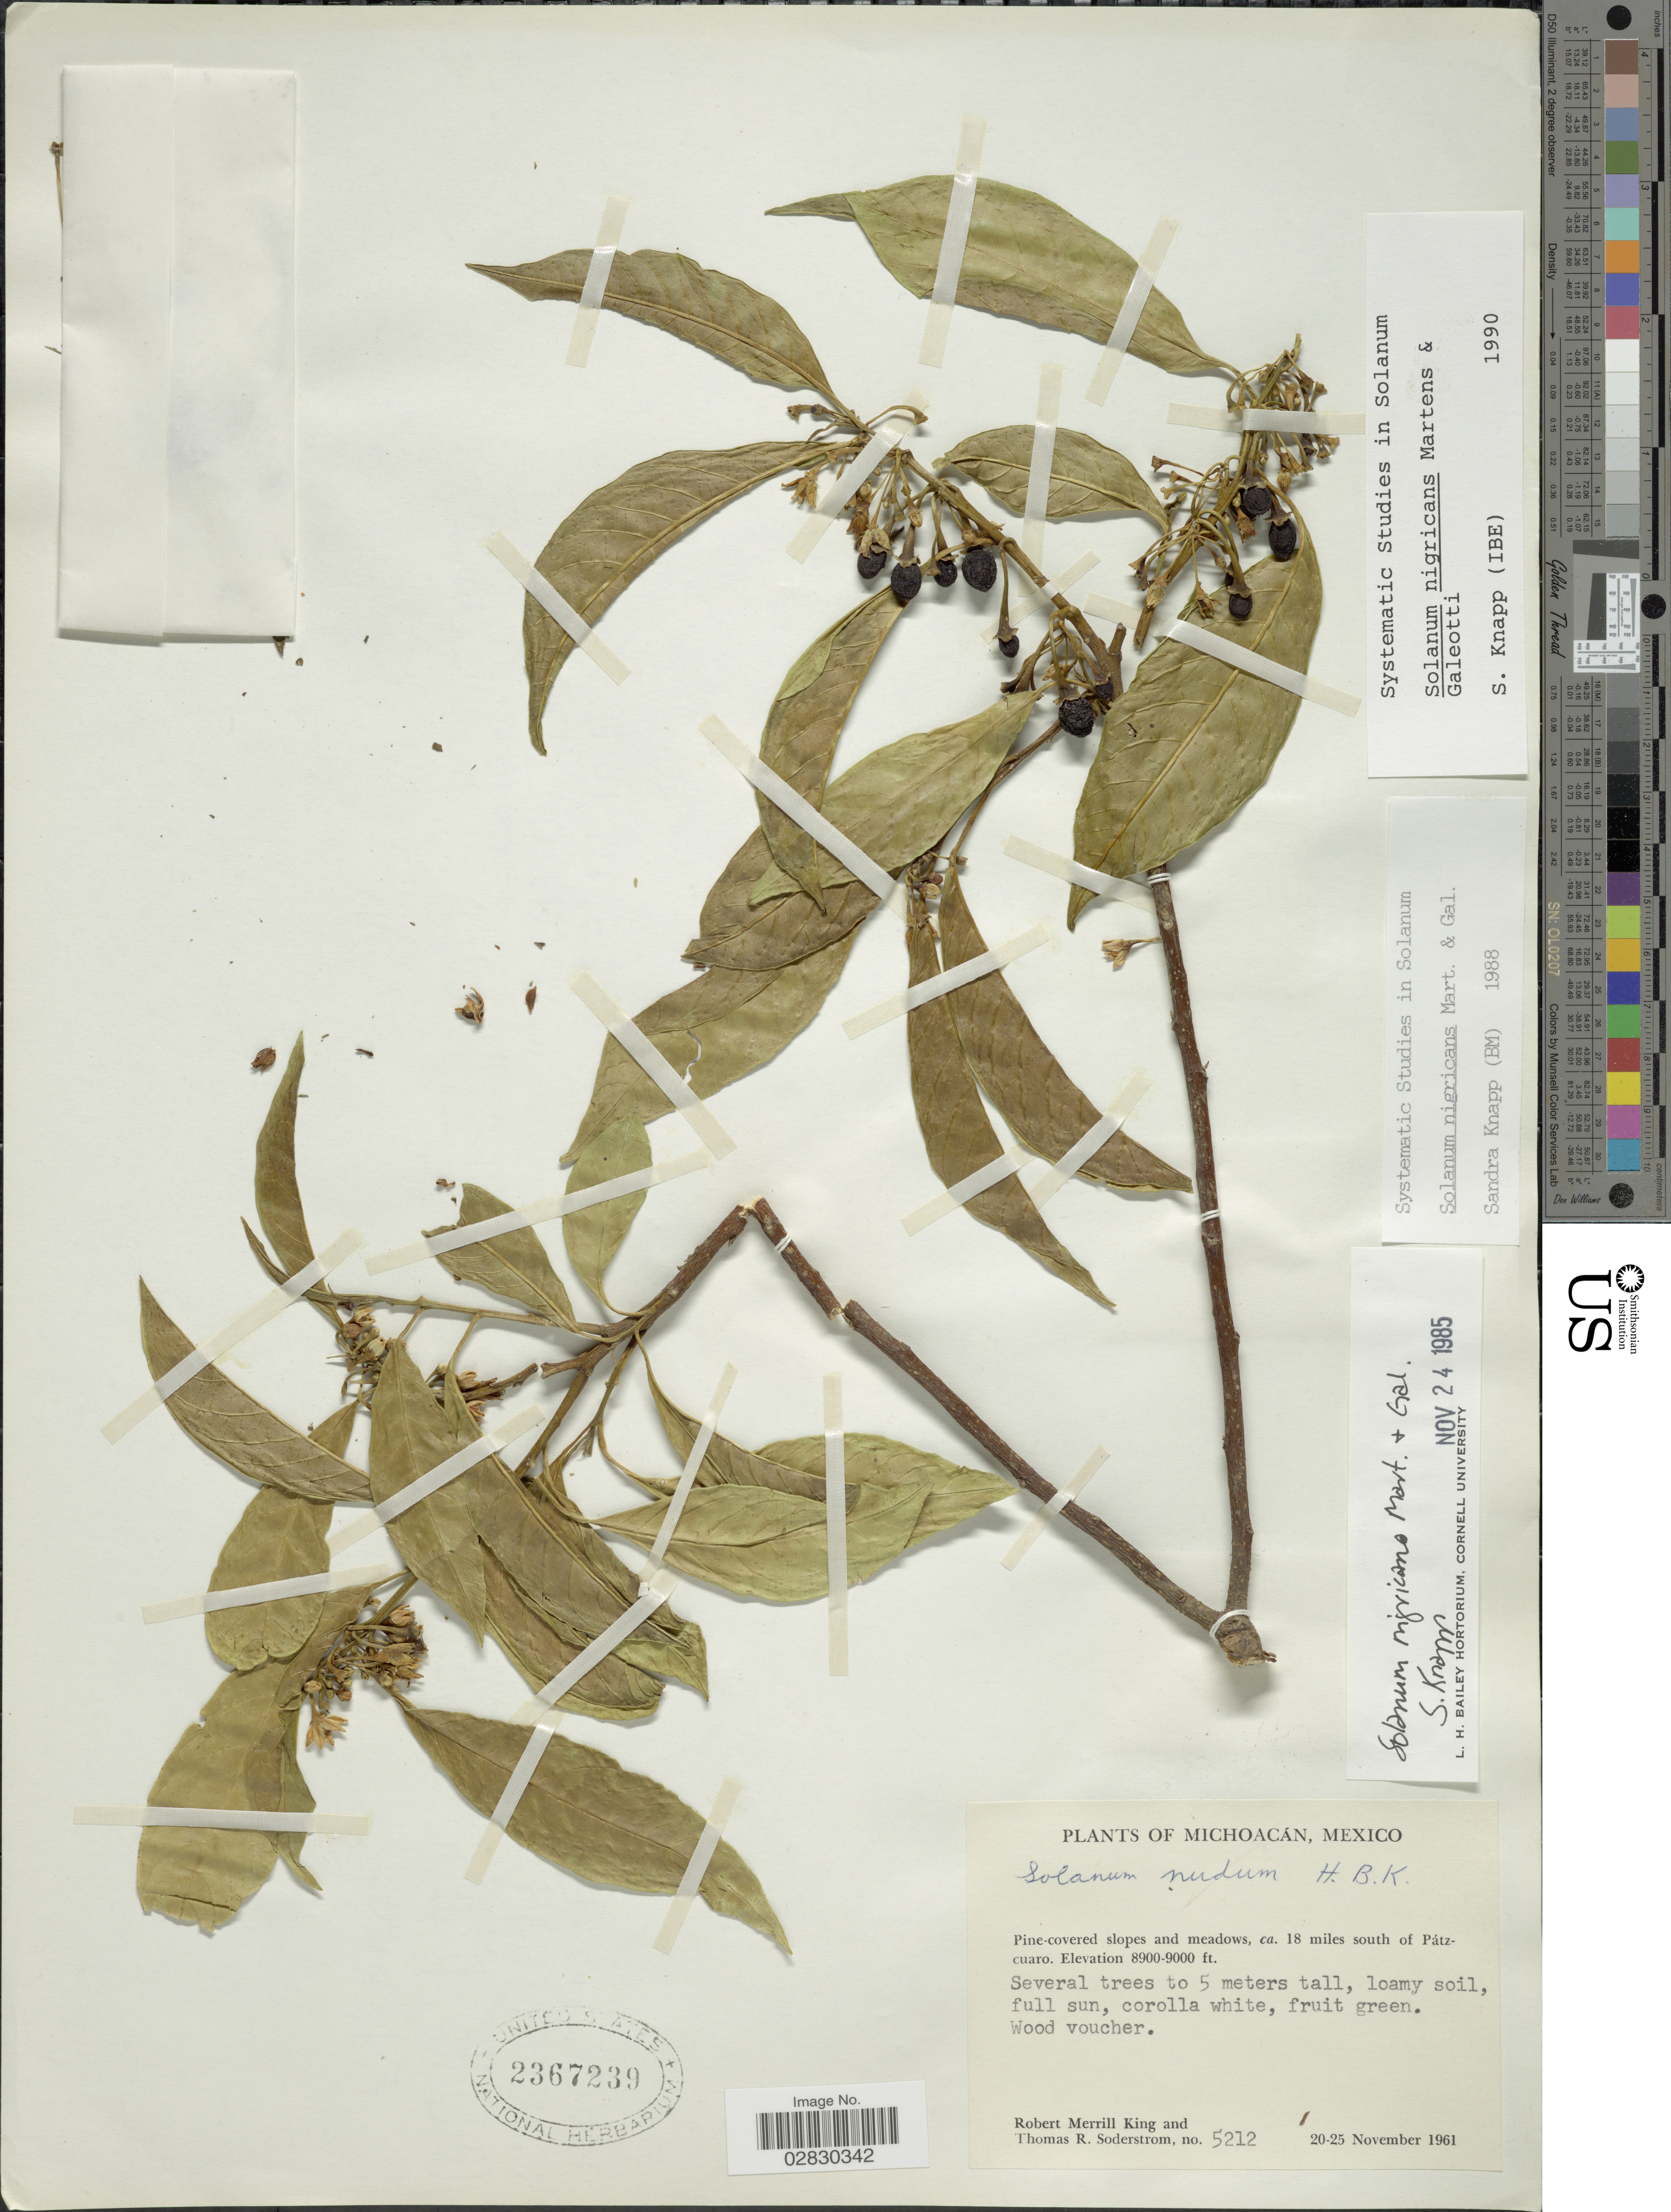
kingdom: Plantae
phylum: Tracheophyta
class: Magnoliopsida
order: Solanales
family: Solanaceae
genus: Solanum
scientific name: Solanum nigricans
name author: M. Martens & Galeotti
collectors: R. M. King & T. R. Soderstrom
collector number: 5212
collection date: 1961-11-20/1961-11-25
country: Mexico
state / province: Michoacán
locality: Ca. 18 miles south of Pátzcuaro.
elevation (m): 2713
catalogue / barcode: US 2367239